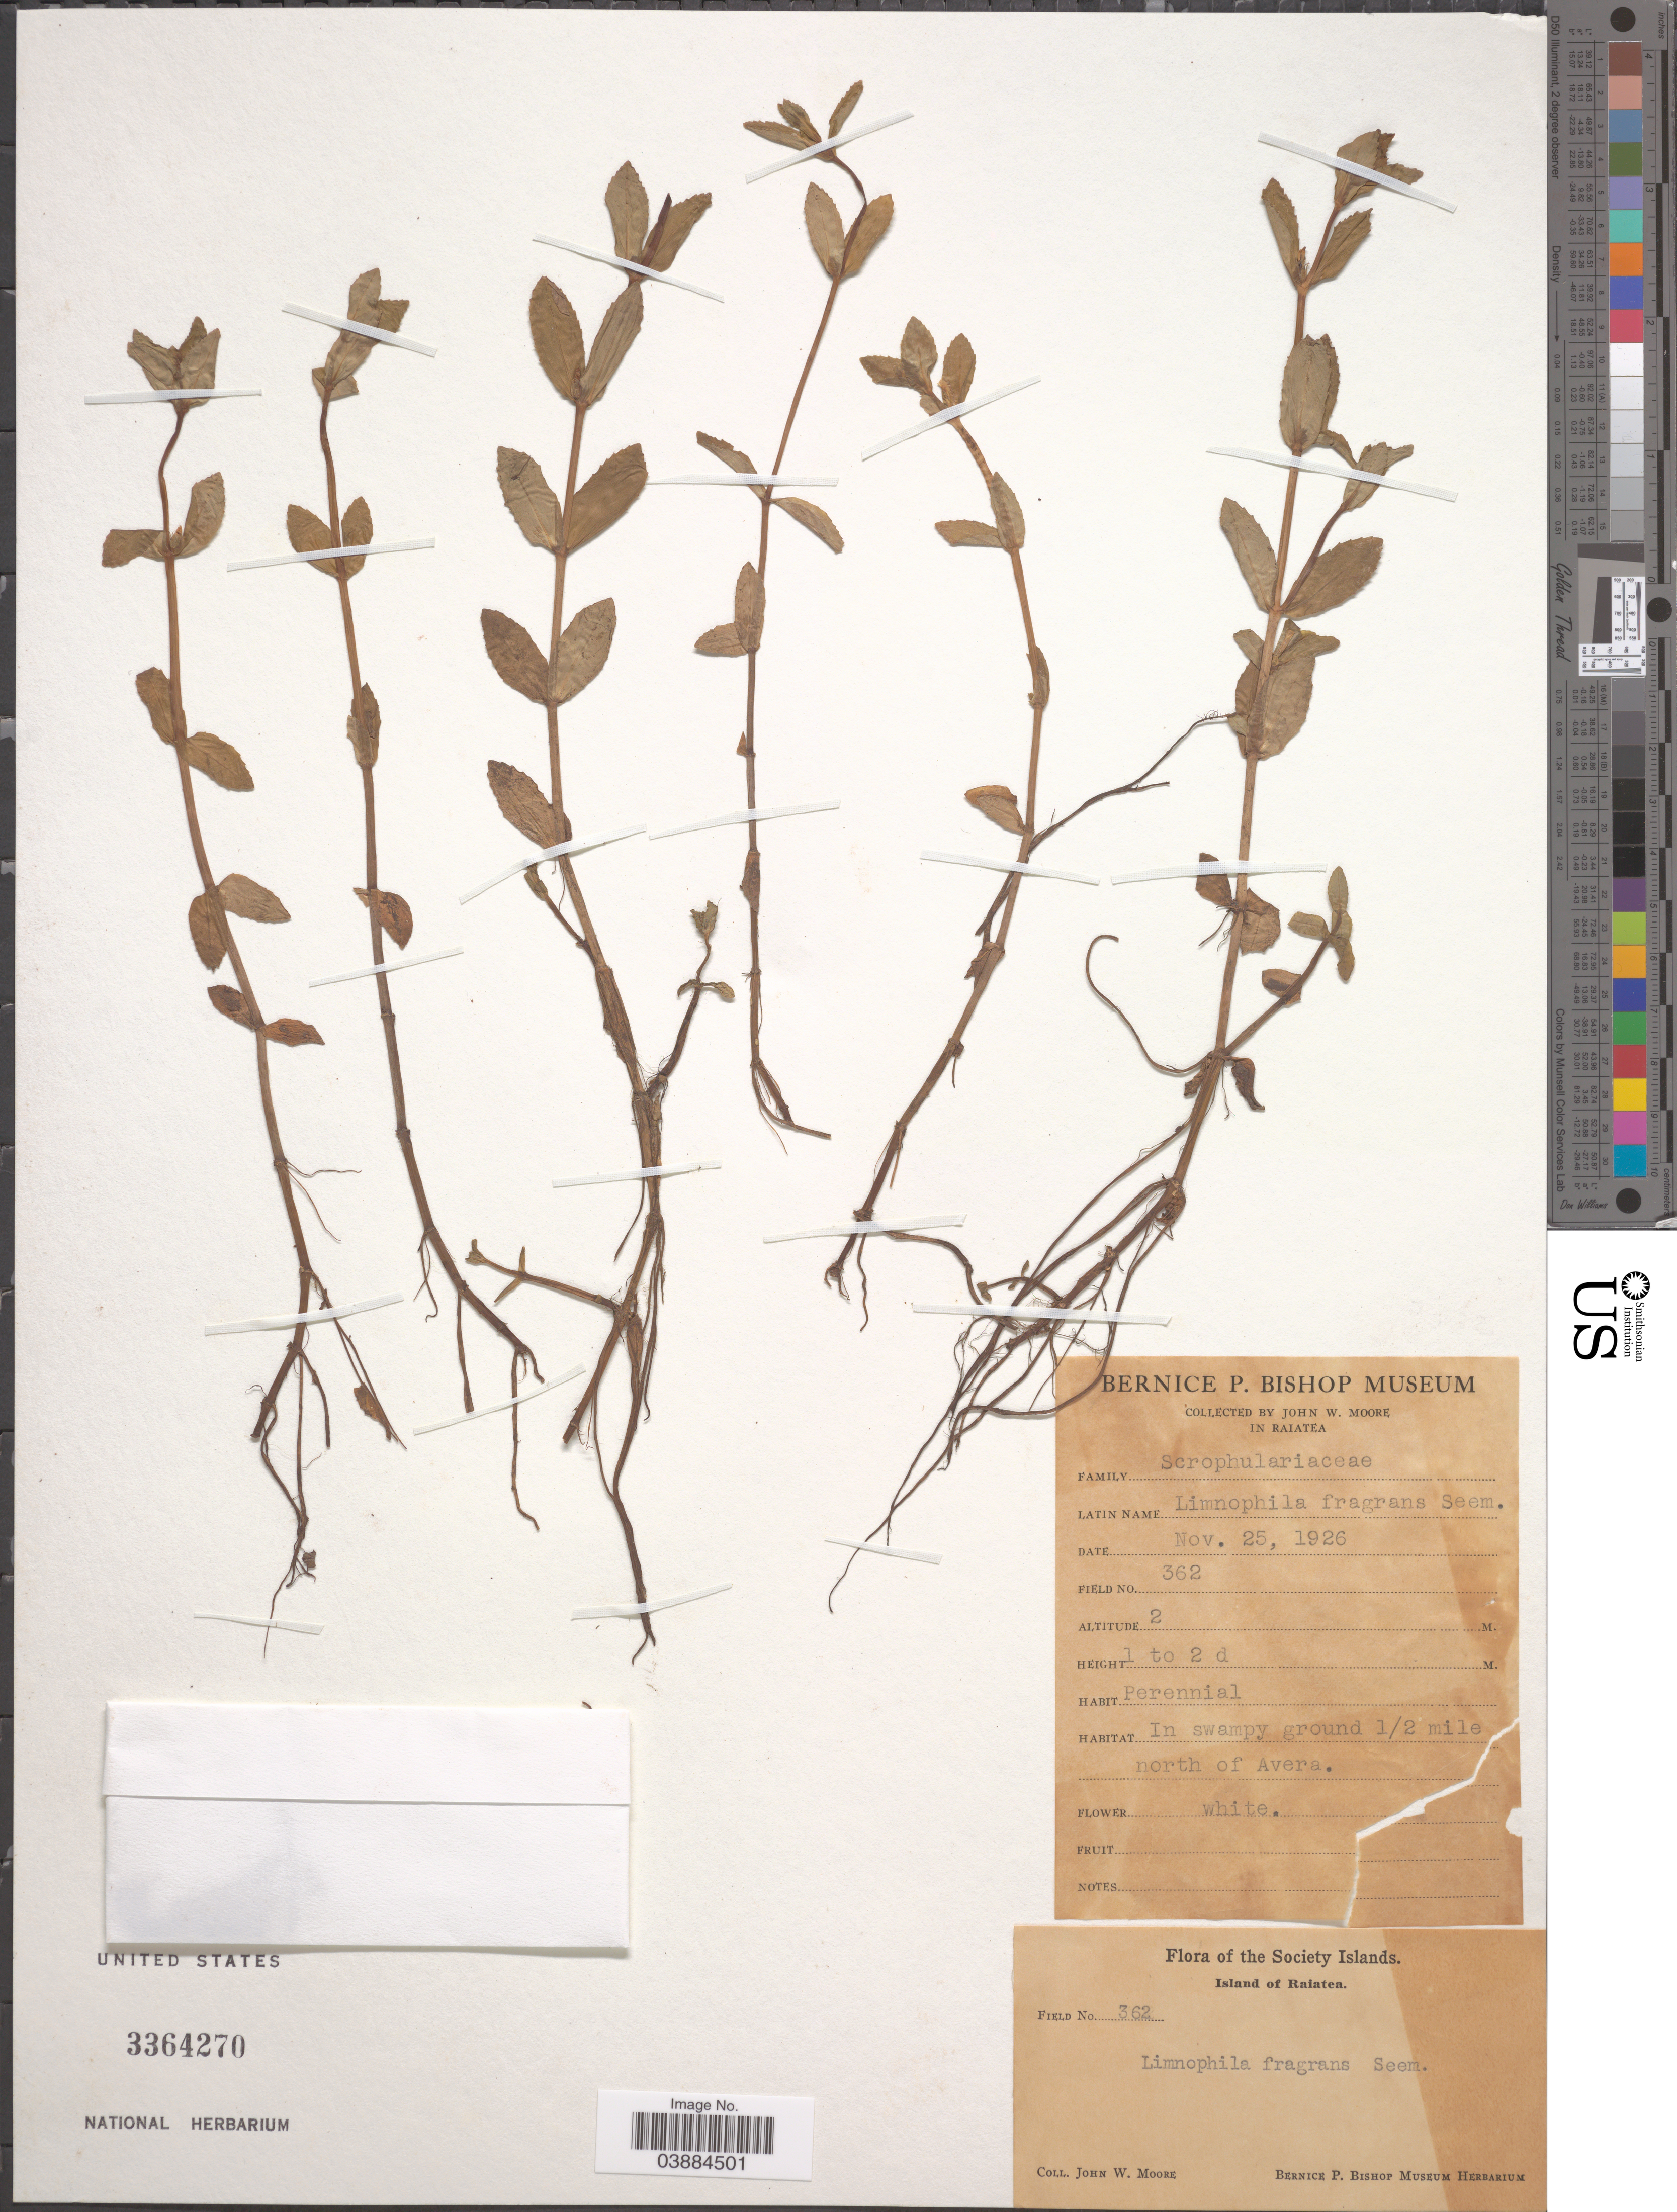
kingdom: Plantae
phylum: Tracheophyta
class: Magnoliopsida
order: Lamiales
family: Plantaginaceae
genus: Limnophila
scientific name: Limnophila fragrans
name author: Seem.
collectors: J. Moore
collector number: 362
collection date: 1926-11-25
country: French Polynesia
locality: In Raiatea. ½ mile north of Avera. Society Islands. Island of Raiatea.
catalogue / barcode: US 3364270